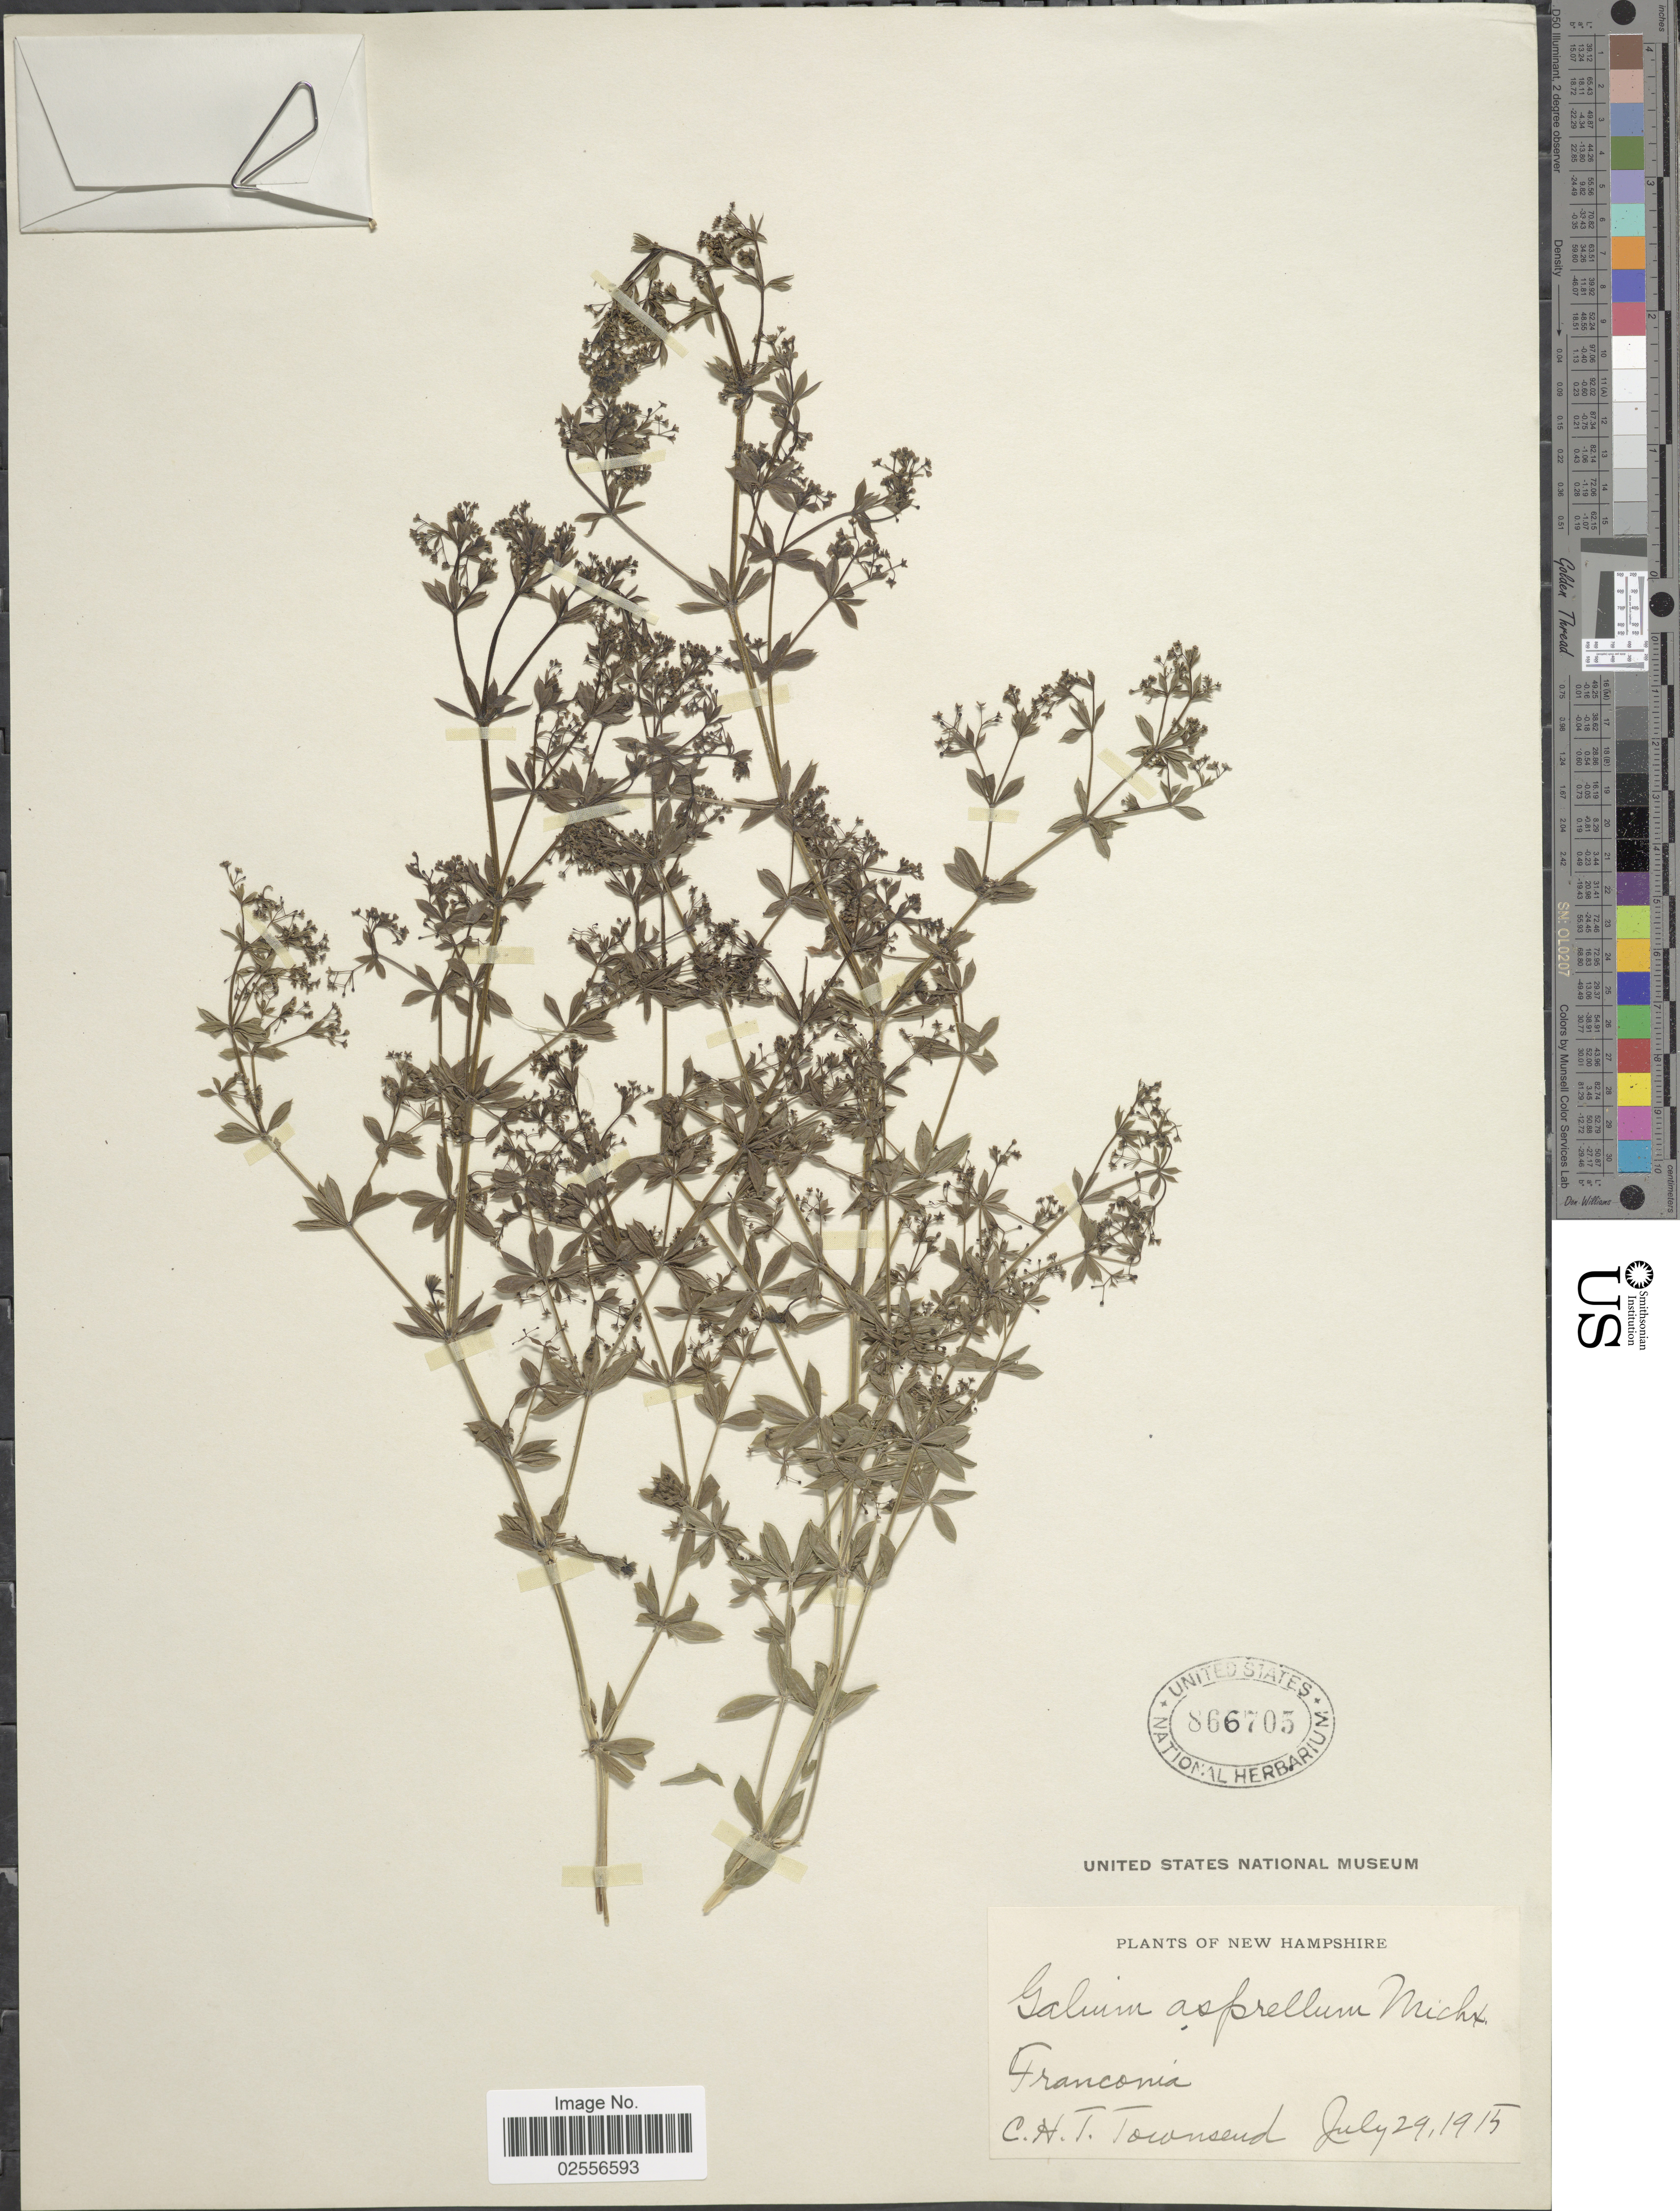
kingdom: Plantae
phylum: Tracheophyta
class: Magnoliopsida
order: Gentianales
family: Rubiaceae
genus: Galium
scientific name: Galium asprellum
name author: Michx.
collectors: C. H. T. Townsend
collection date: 1915-07-29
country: United States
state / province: New Hampshire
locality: Franconia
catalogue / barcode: US 866705